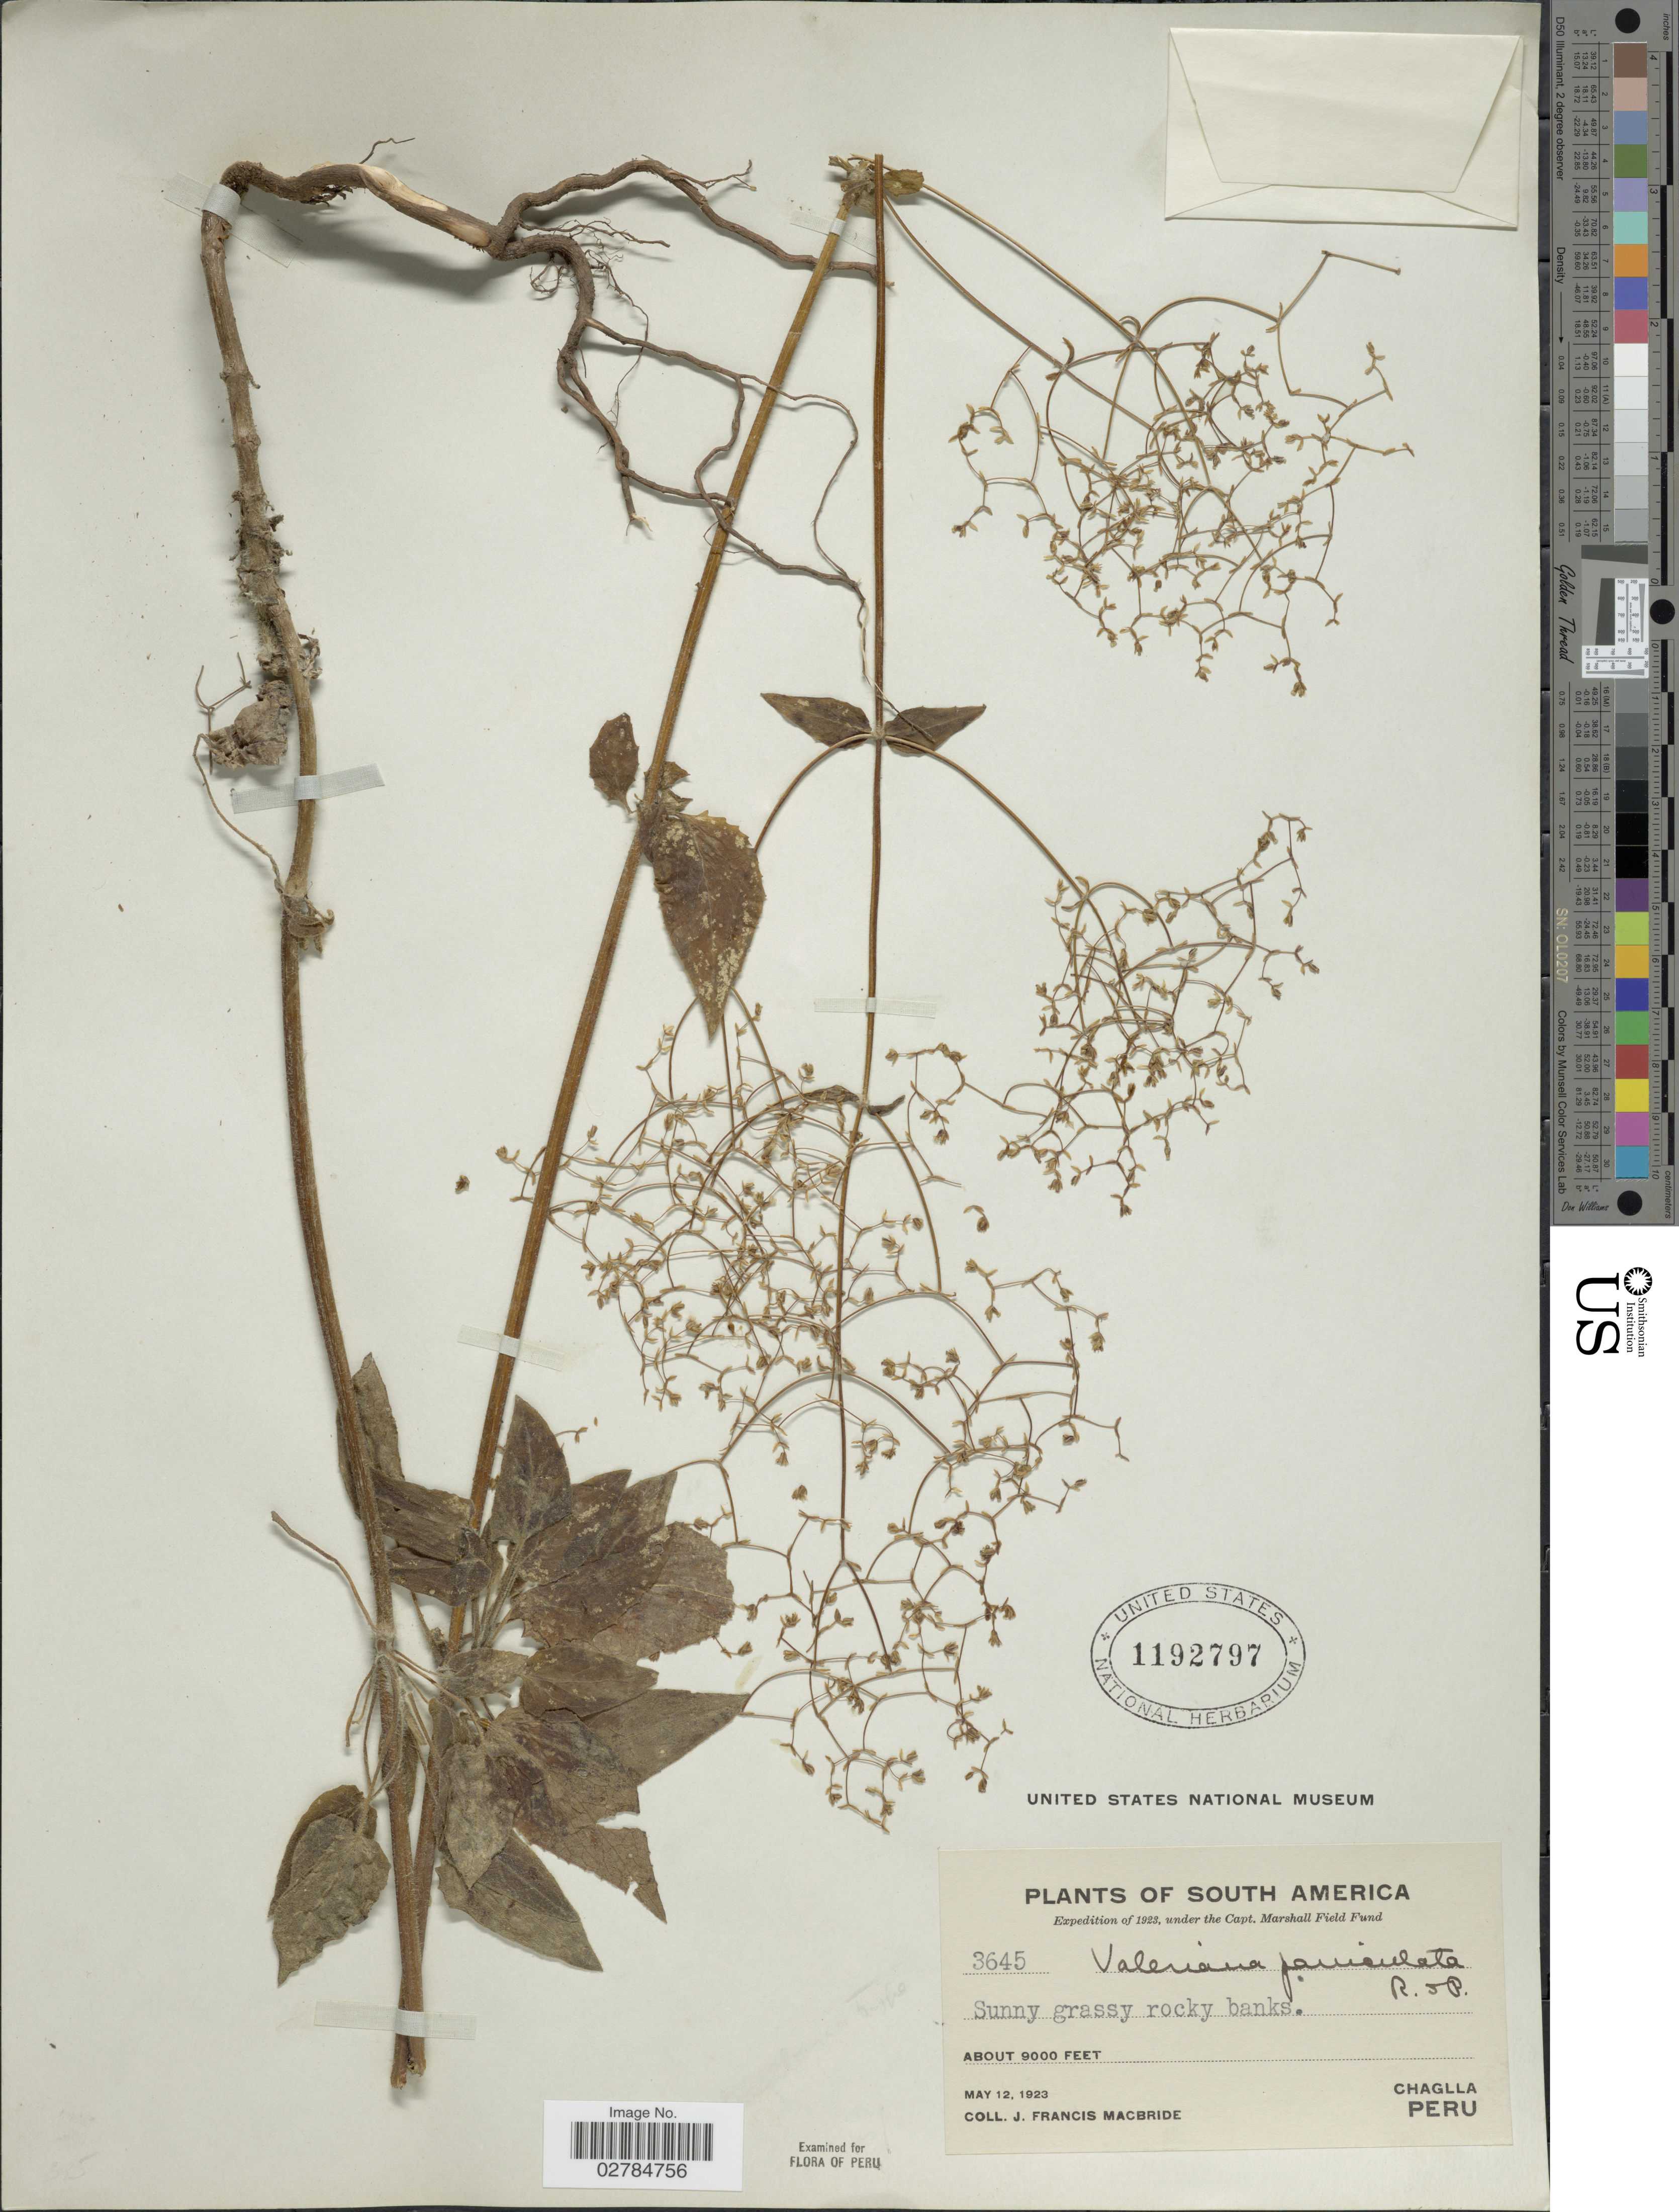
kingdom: Plantae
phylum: Tracheophyta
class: Magnoliopsida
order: Dipsacales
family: Caprifoliaceae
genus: Valeriana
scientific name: Valeriana malvacea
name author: Graebn.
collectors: J. F. Macbride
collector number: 3645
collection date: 1923-05-12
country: Peru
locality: Chaglla.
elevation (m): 2743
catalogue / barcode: US 1192797